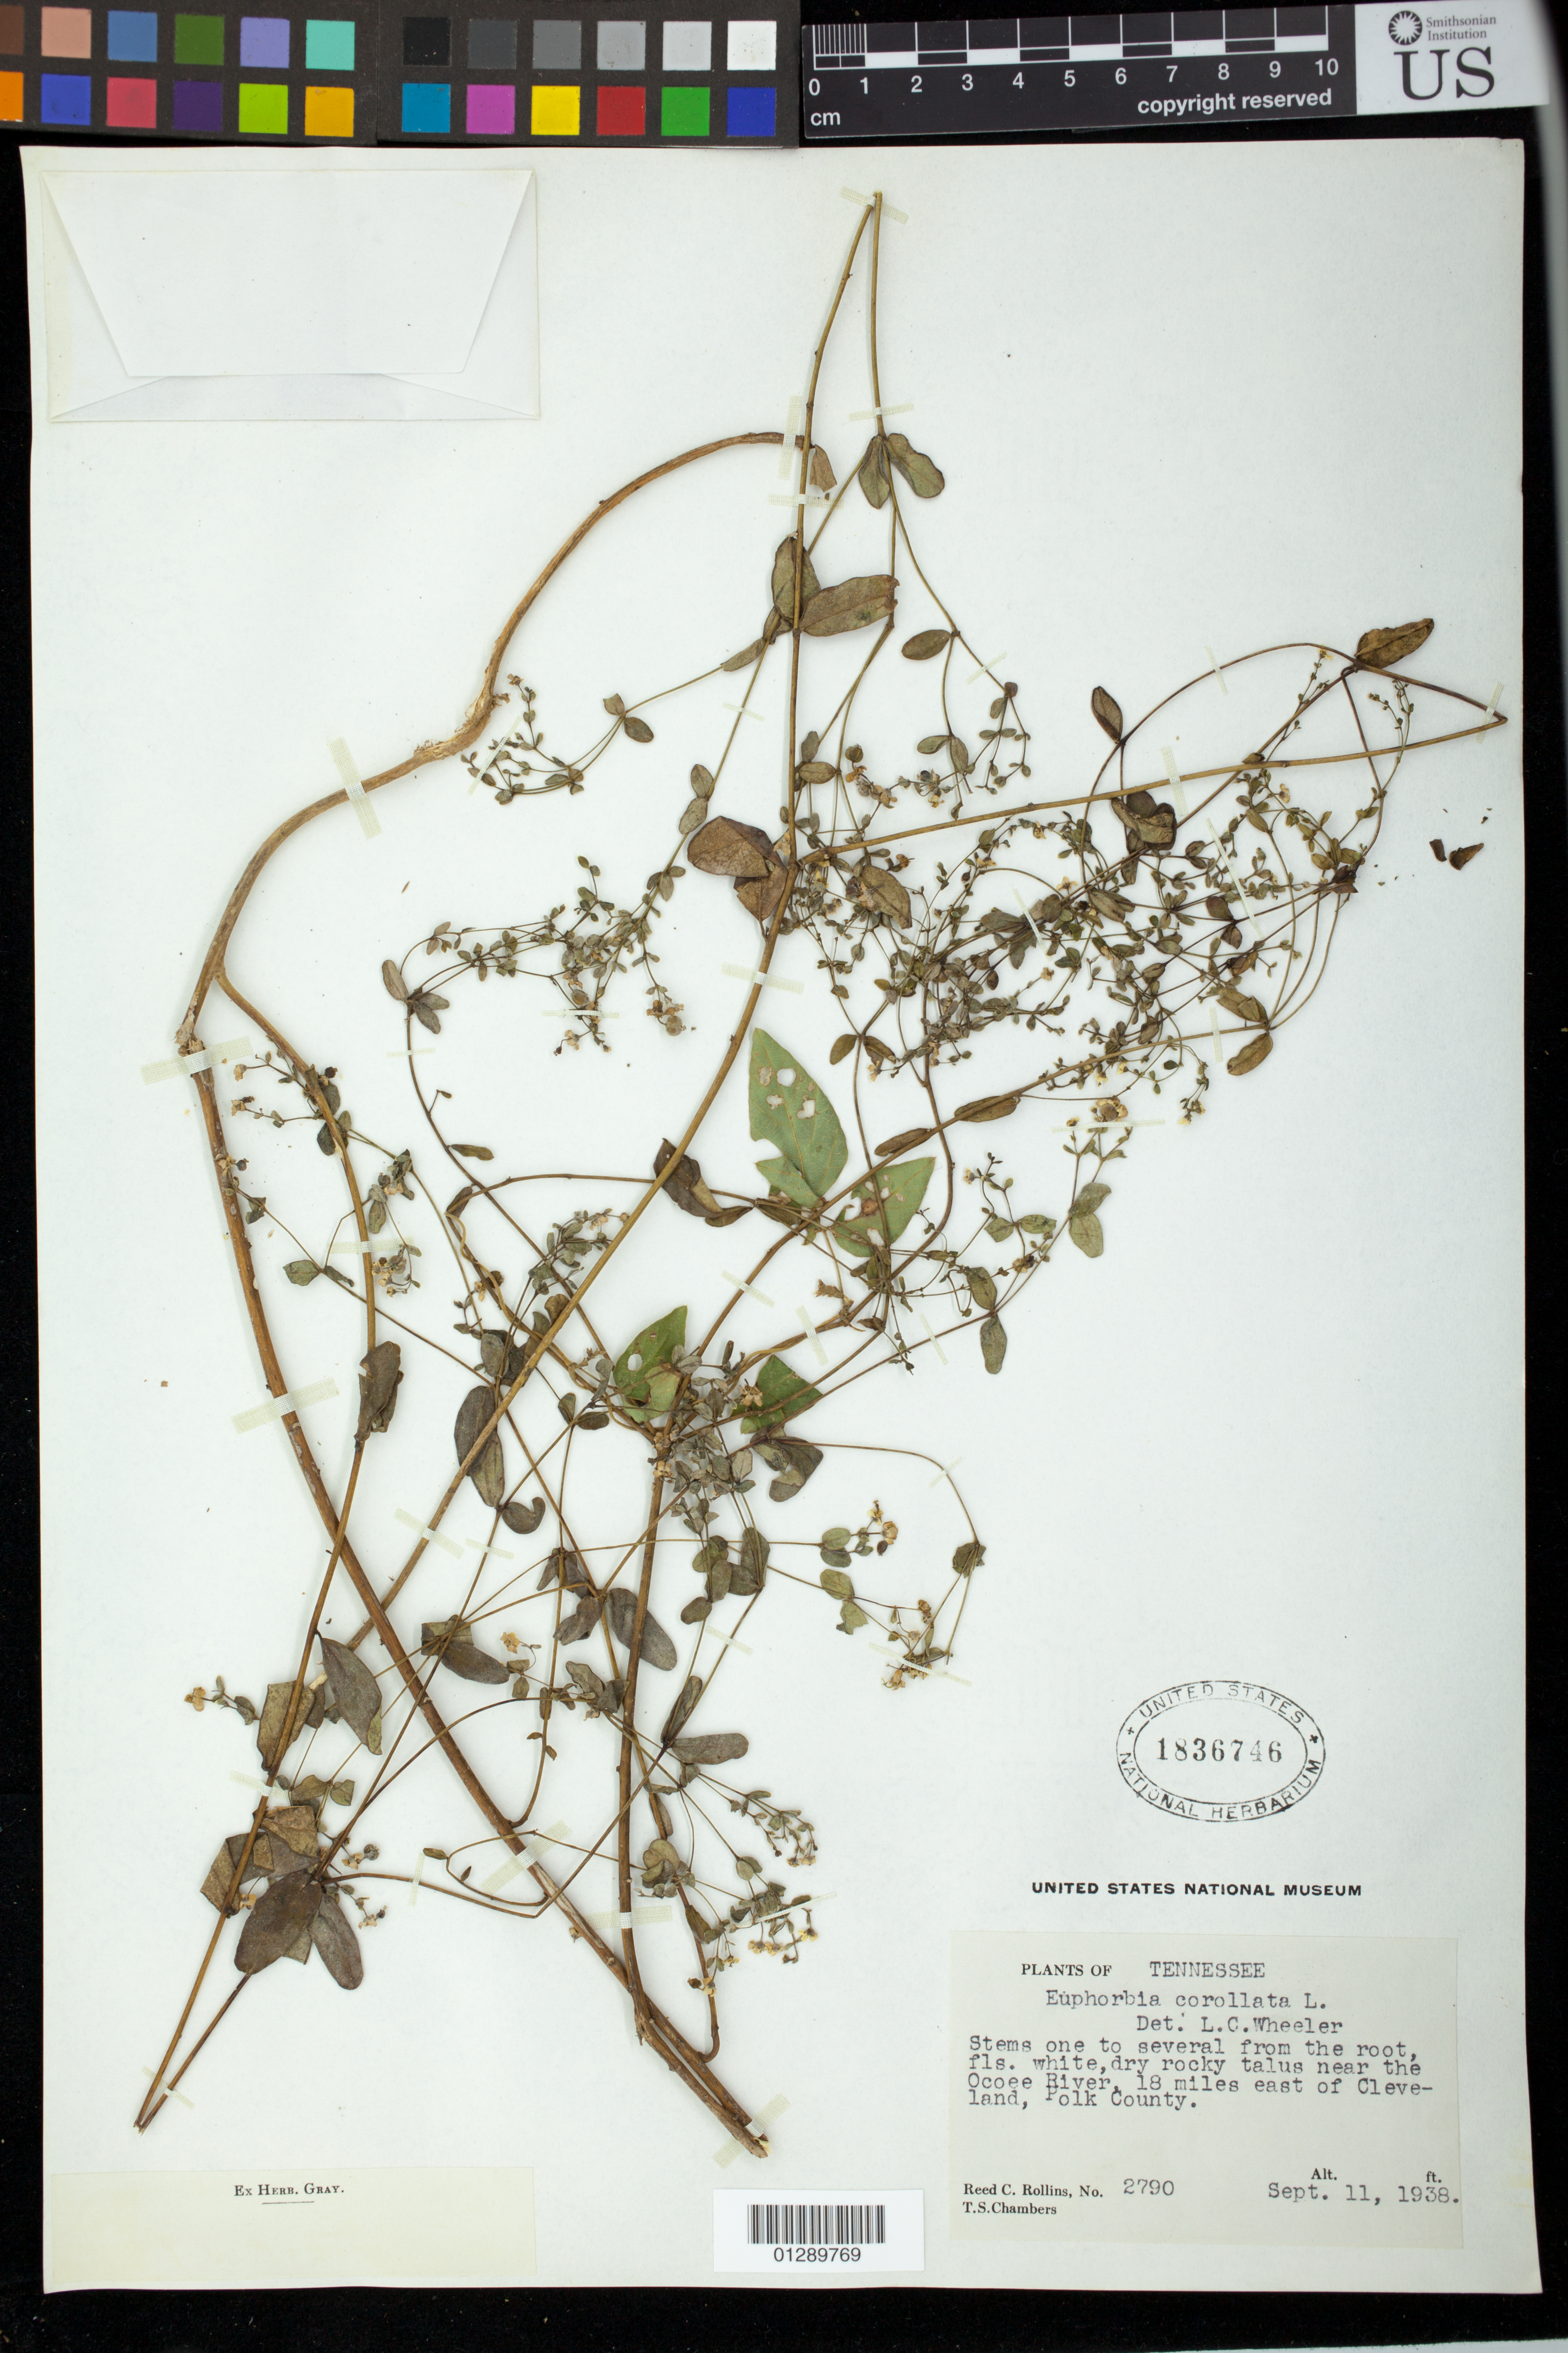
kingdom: Plantae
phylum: Tracheophyta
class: Magnoliopsida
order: Malpighiales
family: Euphorbiaceae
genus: Euphorbia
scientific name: Euphorbia corollata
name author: L.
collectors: R. C. Rollins & T. Chambers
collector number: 2790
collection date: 1938-09-11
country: United States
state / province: Tennessee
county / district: Polk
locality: Near the Ocoee River, 18 miles east of Cleveland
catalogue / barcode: US 1836746